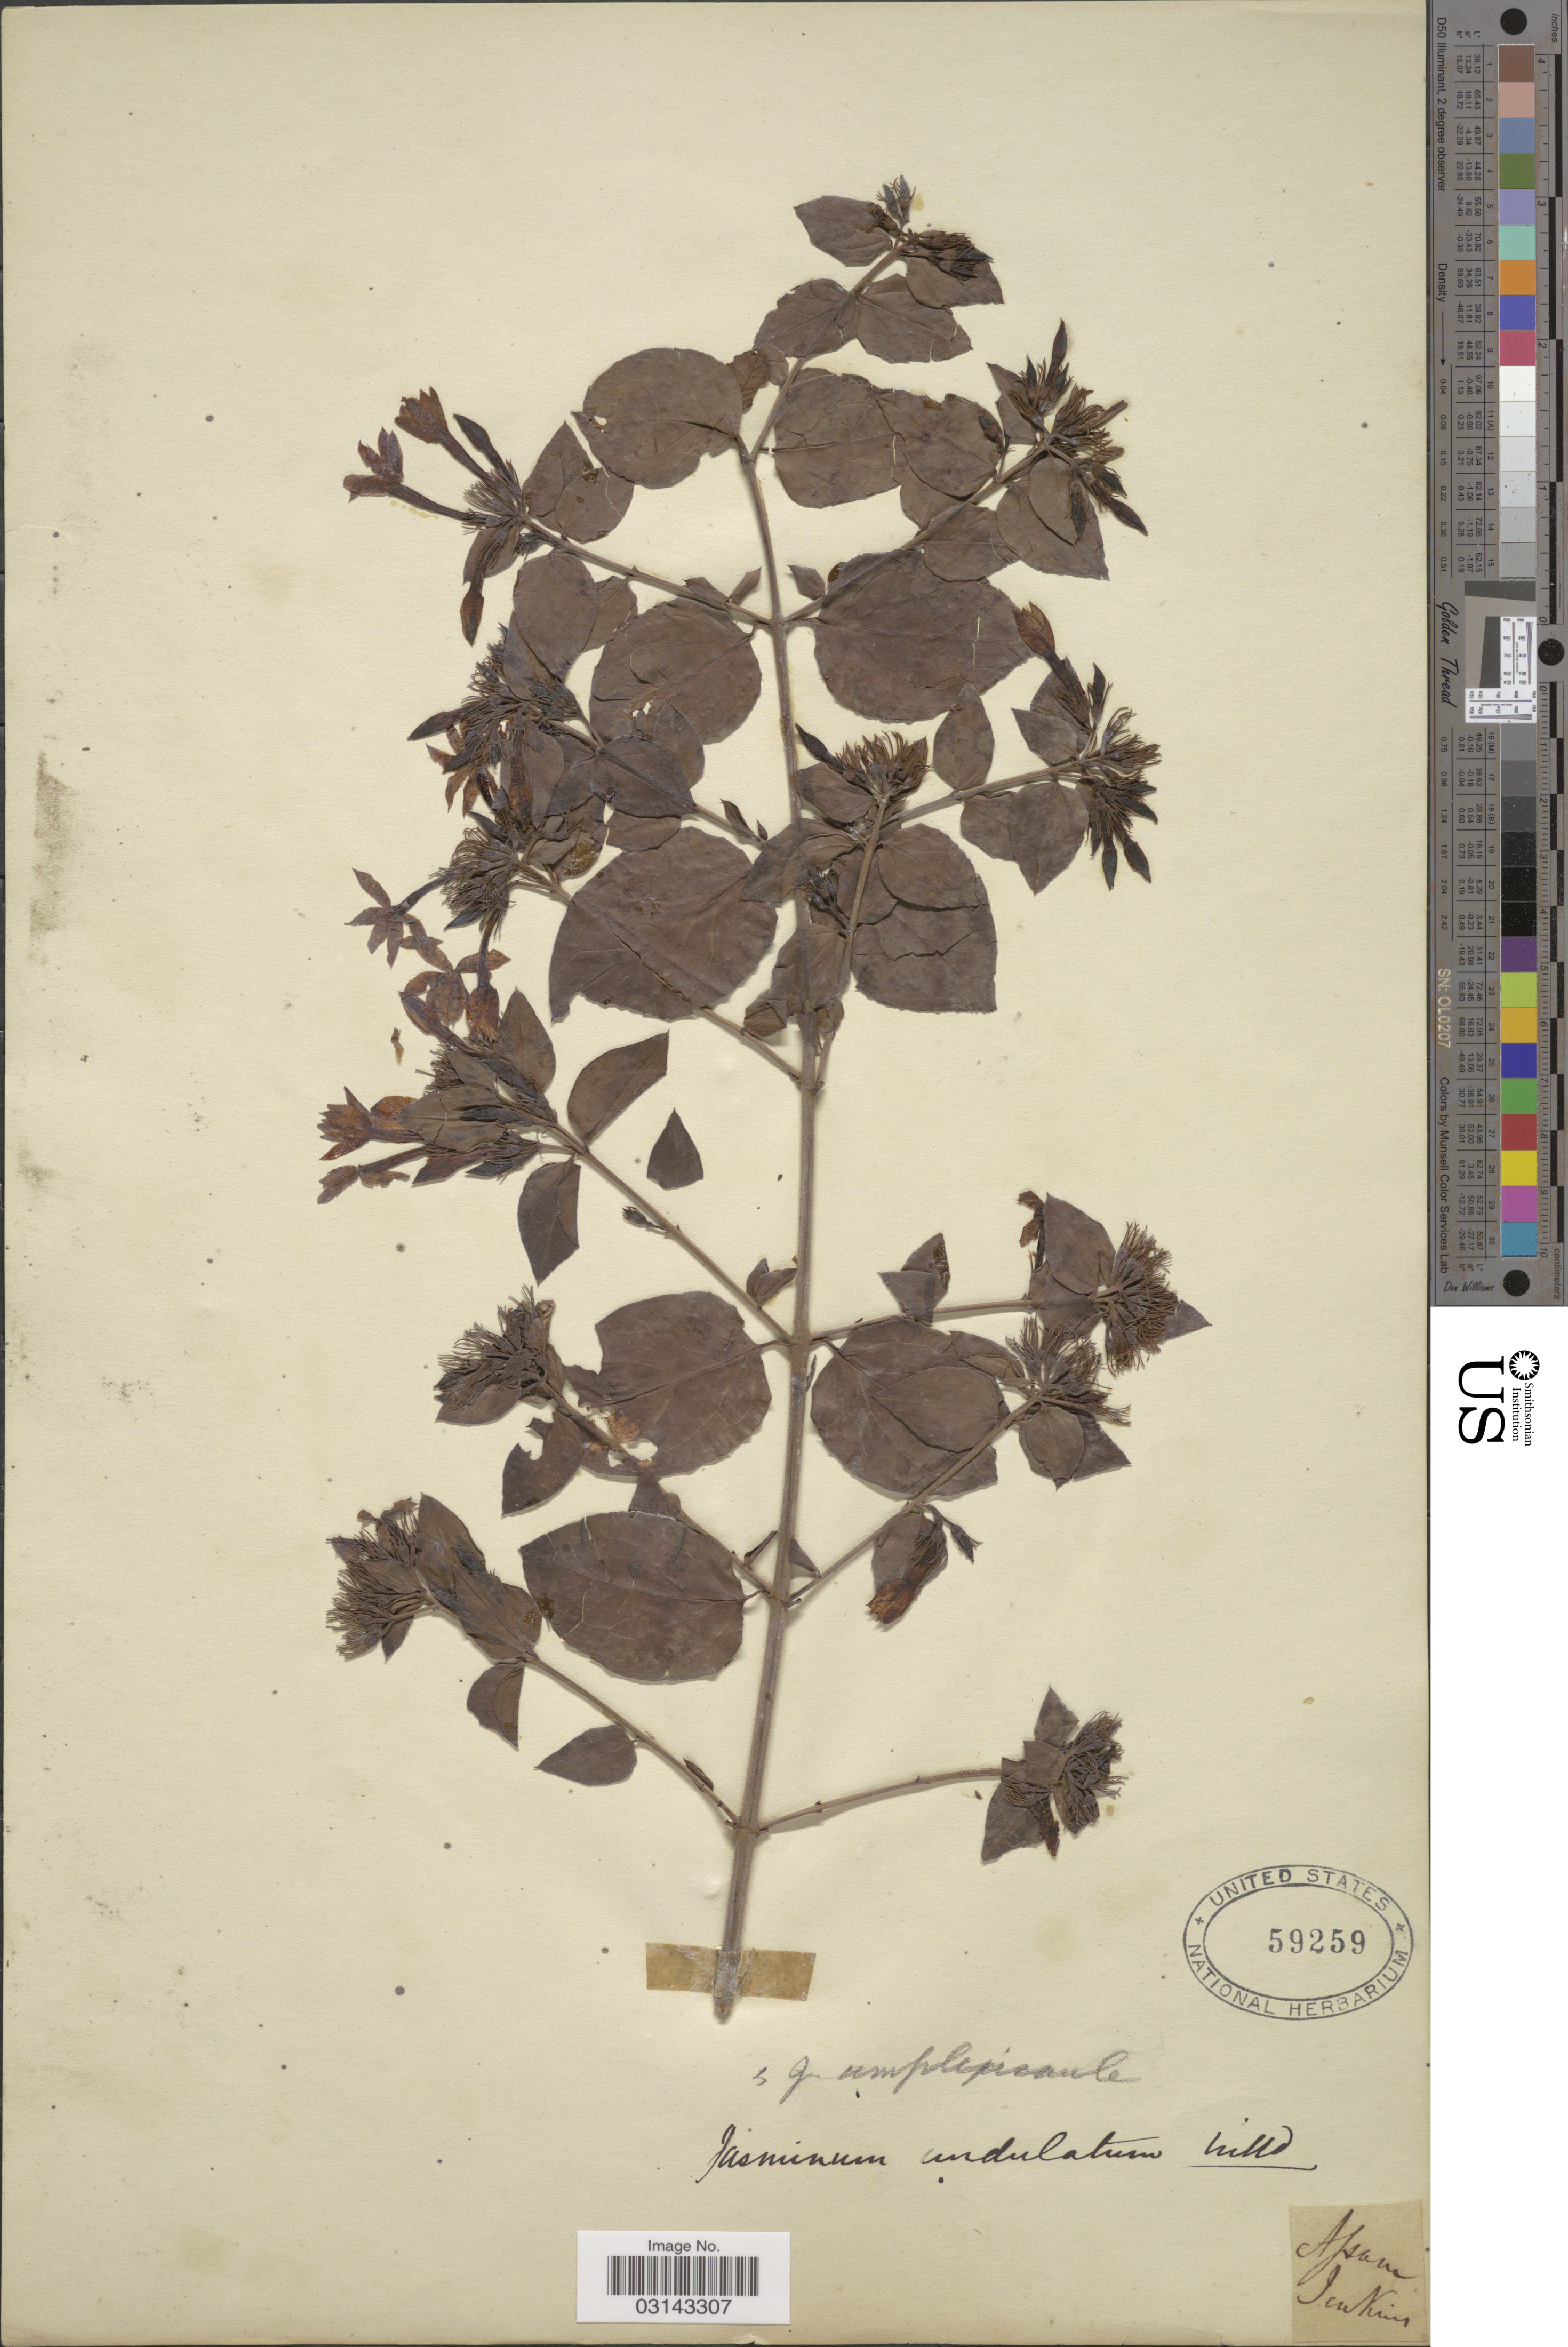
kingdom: Plantae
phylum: Tracheophyta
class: Magnoliopsida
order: Lamiales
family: Oleaceae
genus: Jasminum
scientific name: Jasminum elongatum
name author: (P.J. Bergius) Willd.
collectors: -. Jenkins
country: India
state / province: Assam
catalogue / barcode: US 59259